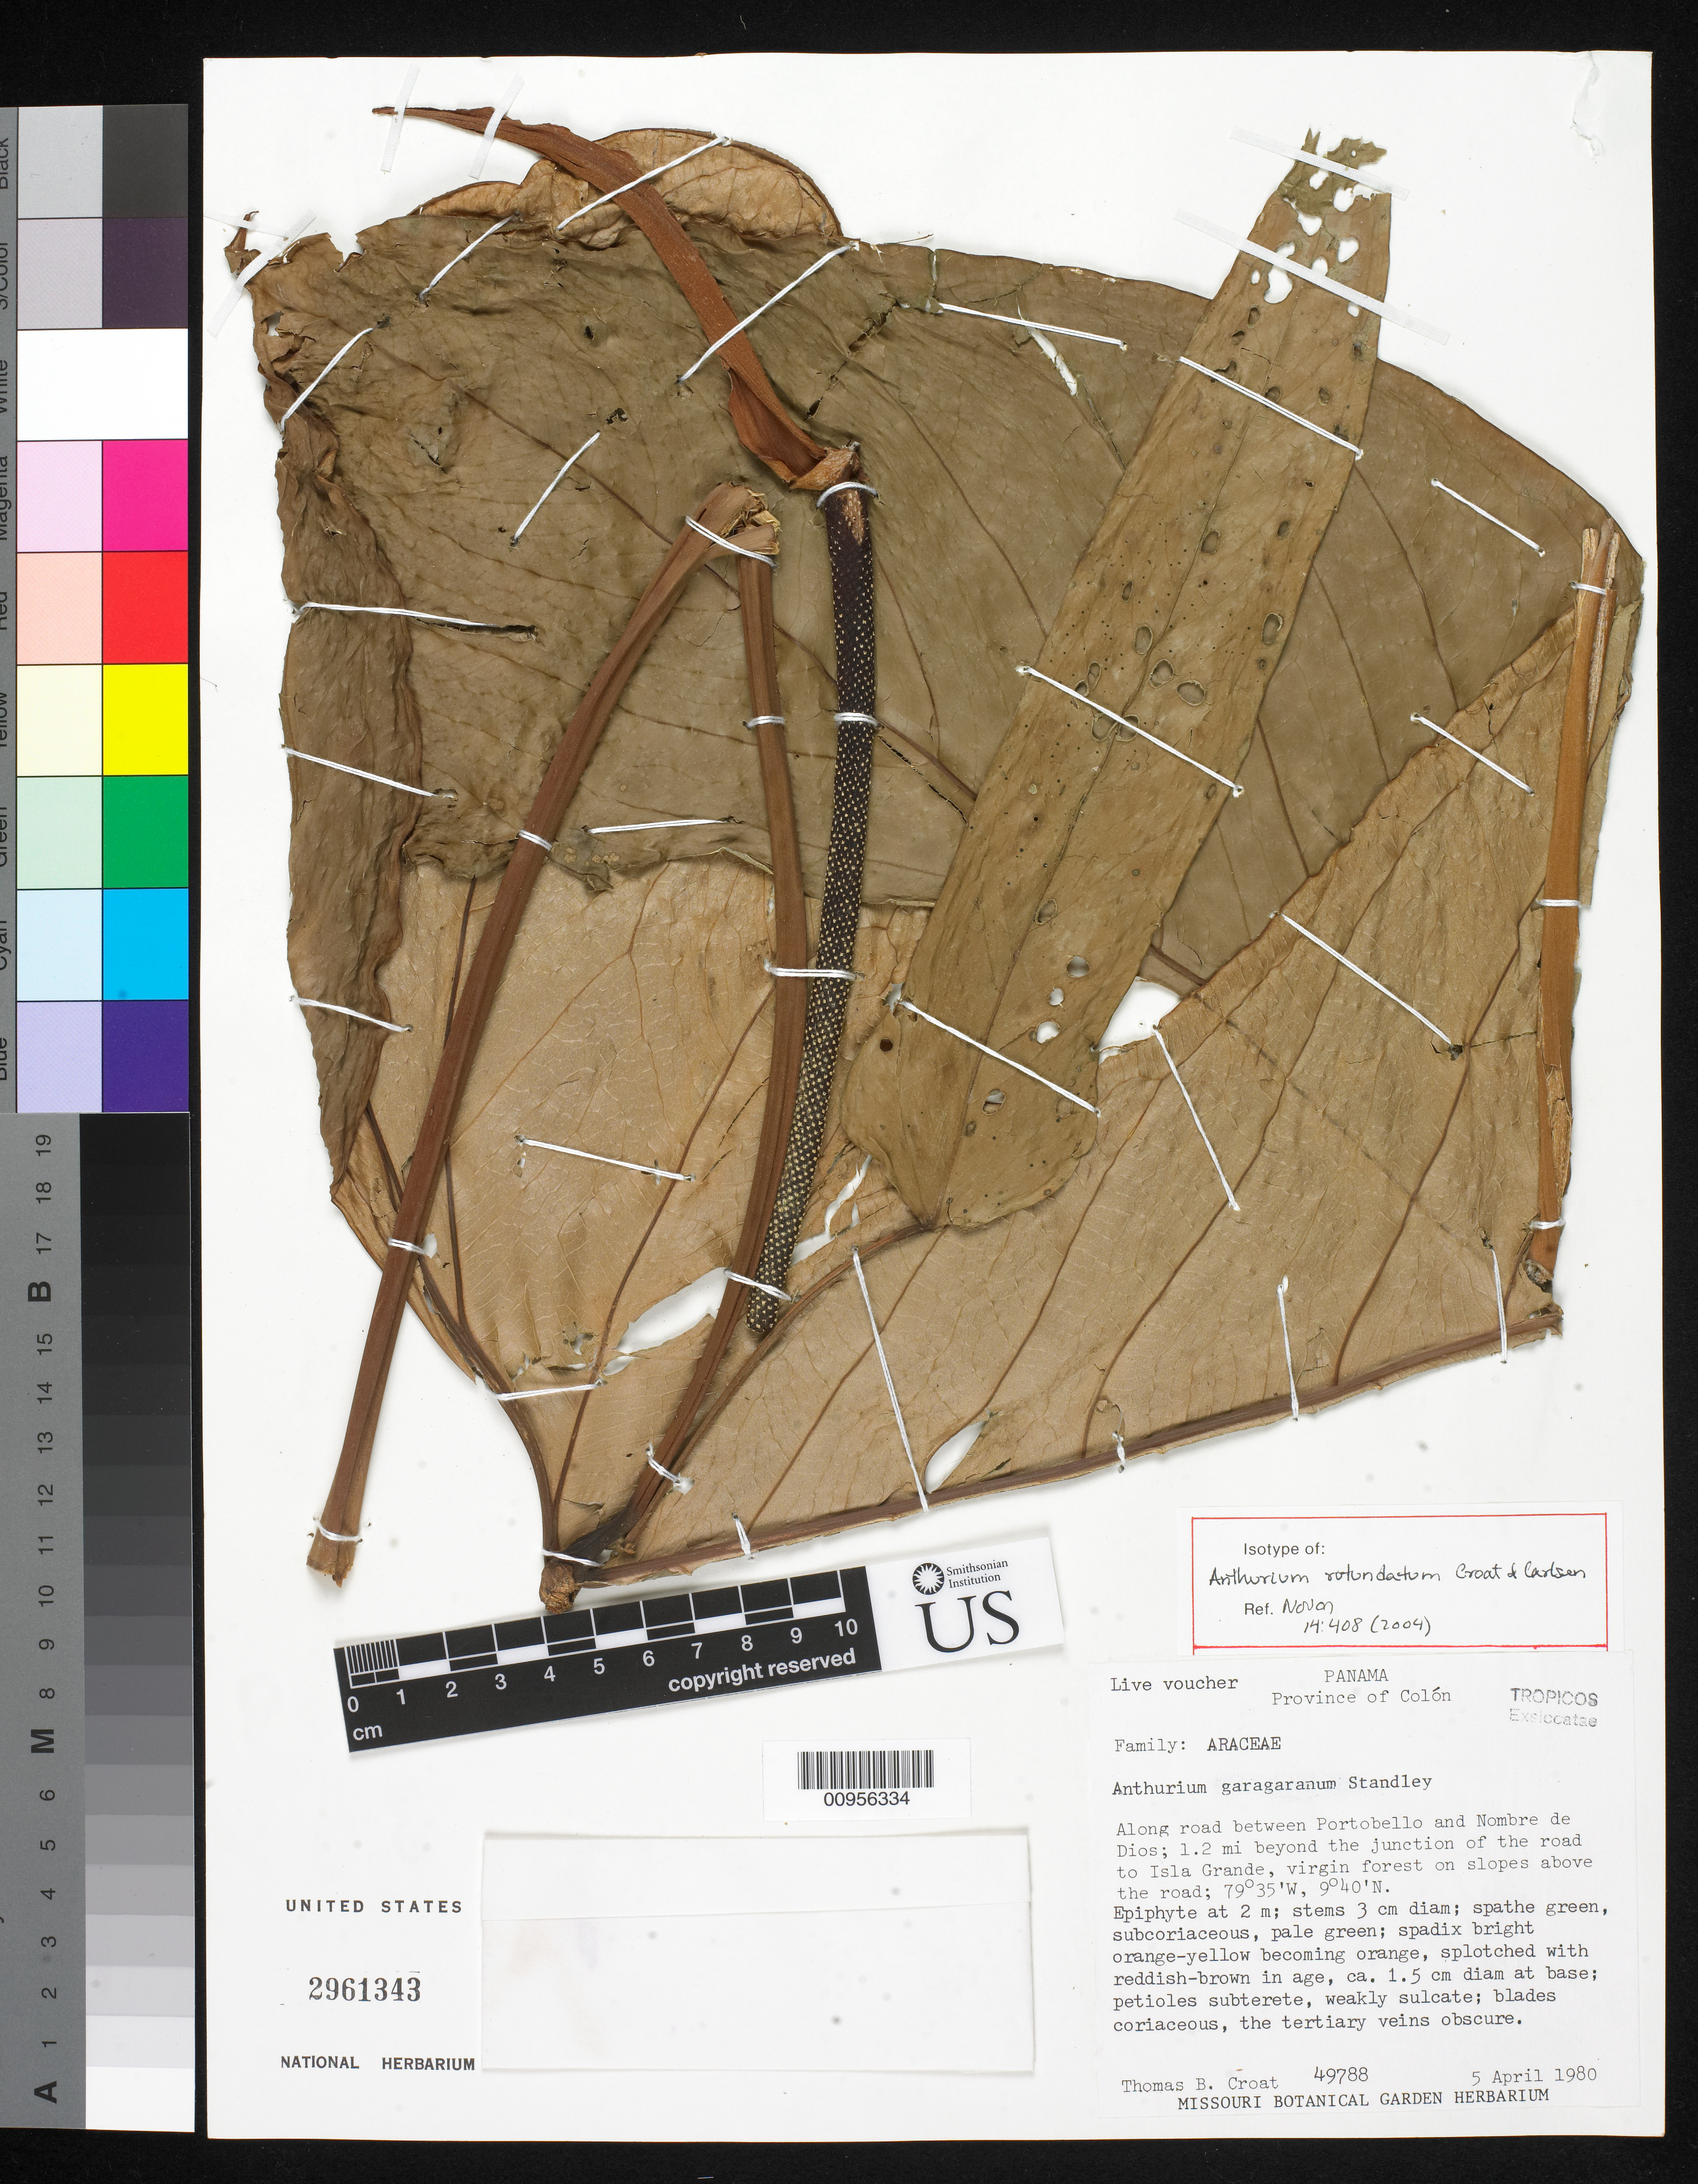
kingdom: Plantae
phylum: Tracheophyta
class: Liliopsida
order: Alismatales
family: Araceae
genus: Anthurium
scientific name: Anthurium rotundatum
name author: Croat & Carlsen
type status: Isotype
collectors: T. B. Croat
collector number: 49788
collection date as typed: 05 Apr 1980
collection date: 1980-04-05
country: Panama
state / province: Colón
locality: Along road between Portobello and Nombre de Dios; 1.2 mi beyond the junction of the road to Isla Grande.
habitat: Virgin forest on slopes above the road.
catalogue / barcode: US 2961343